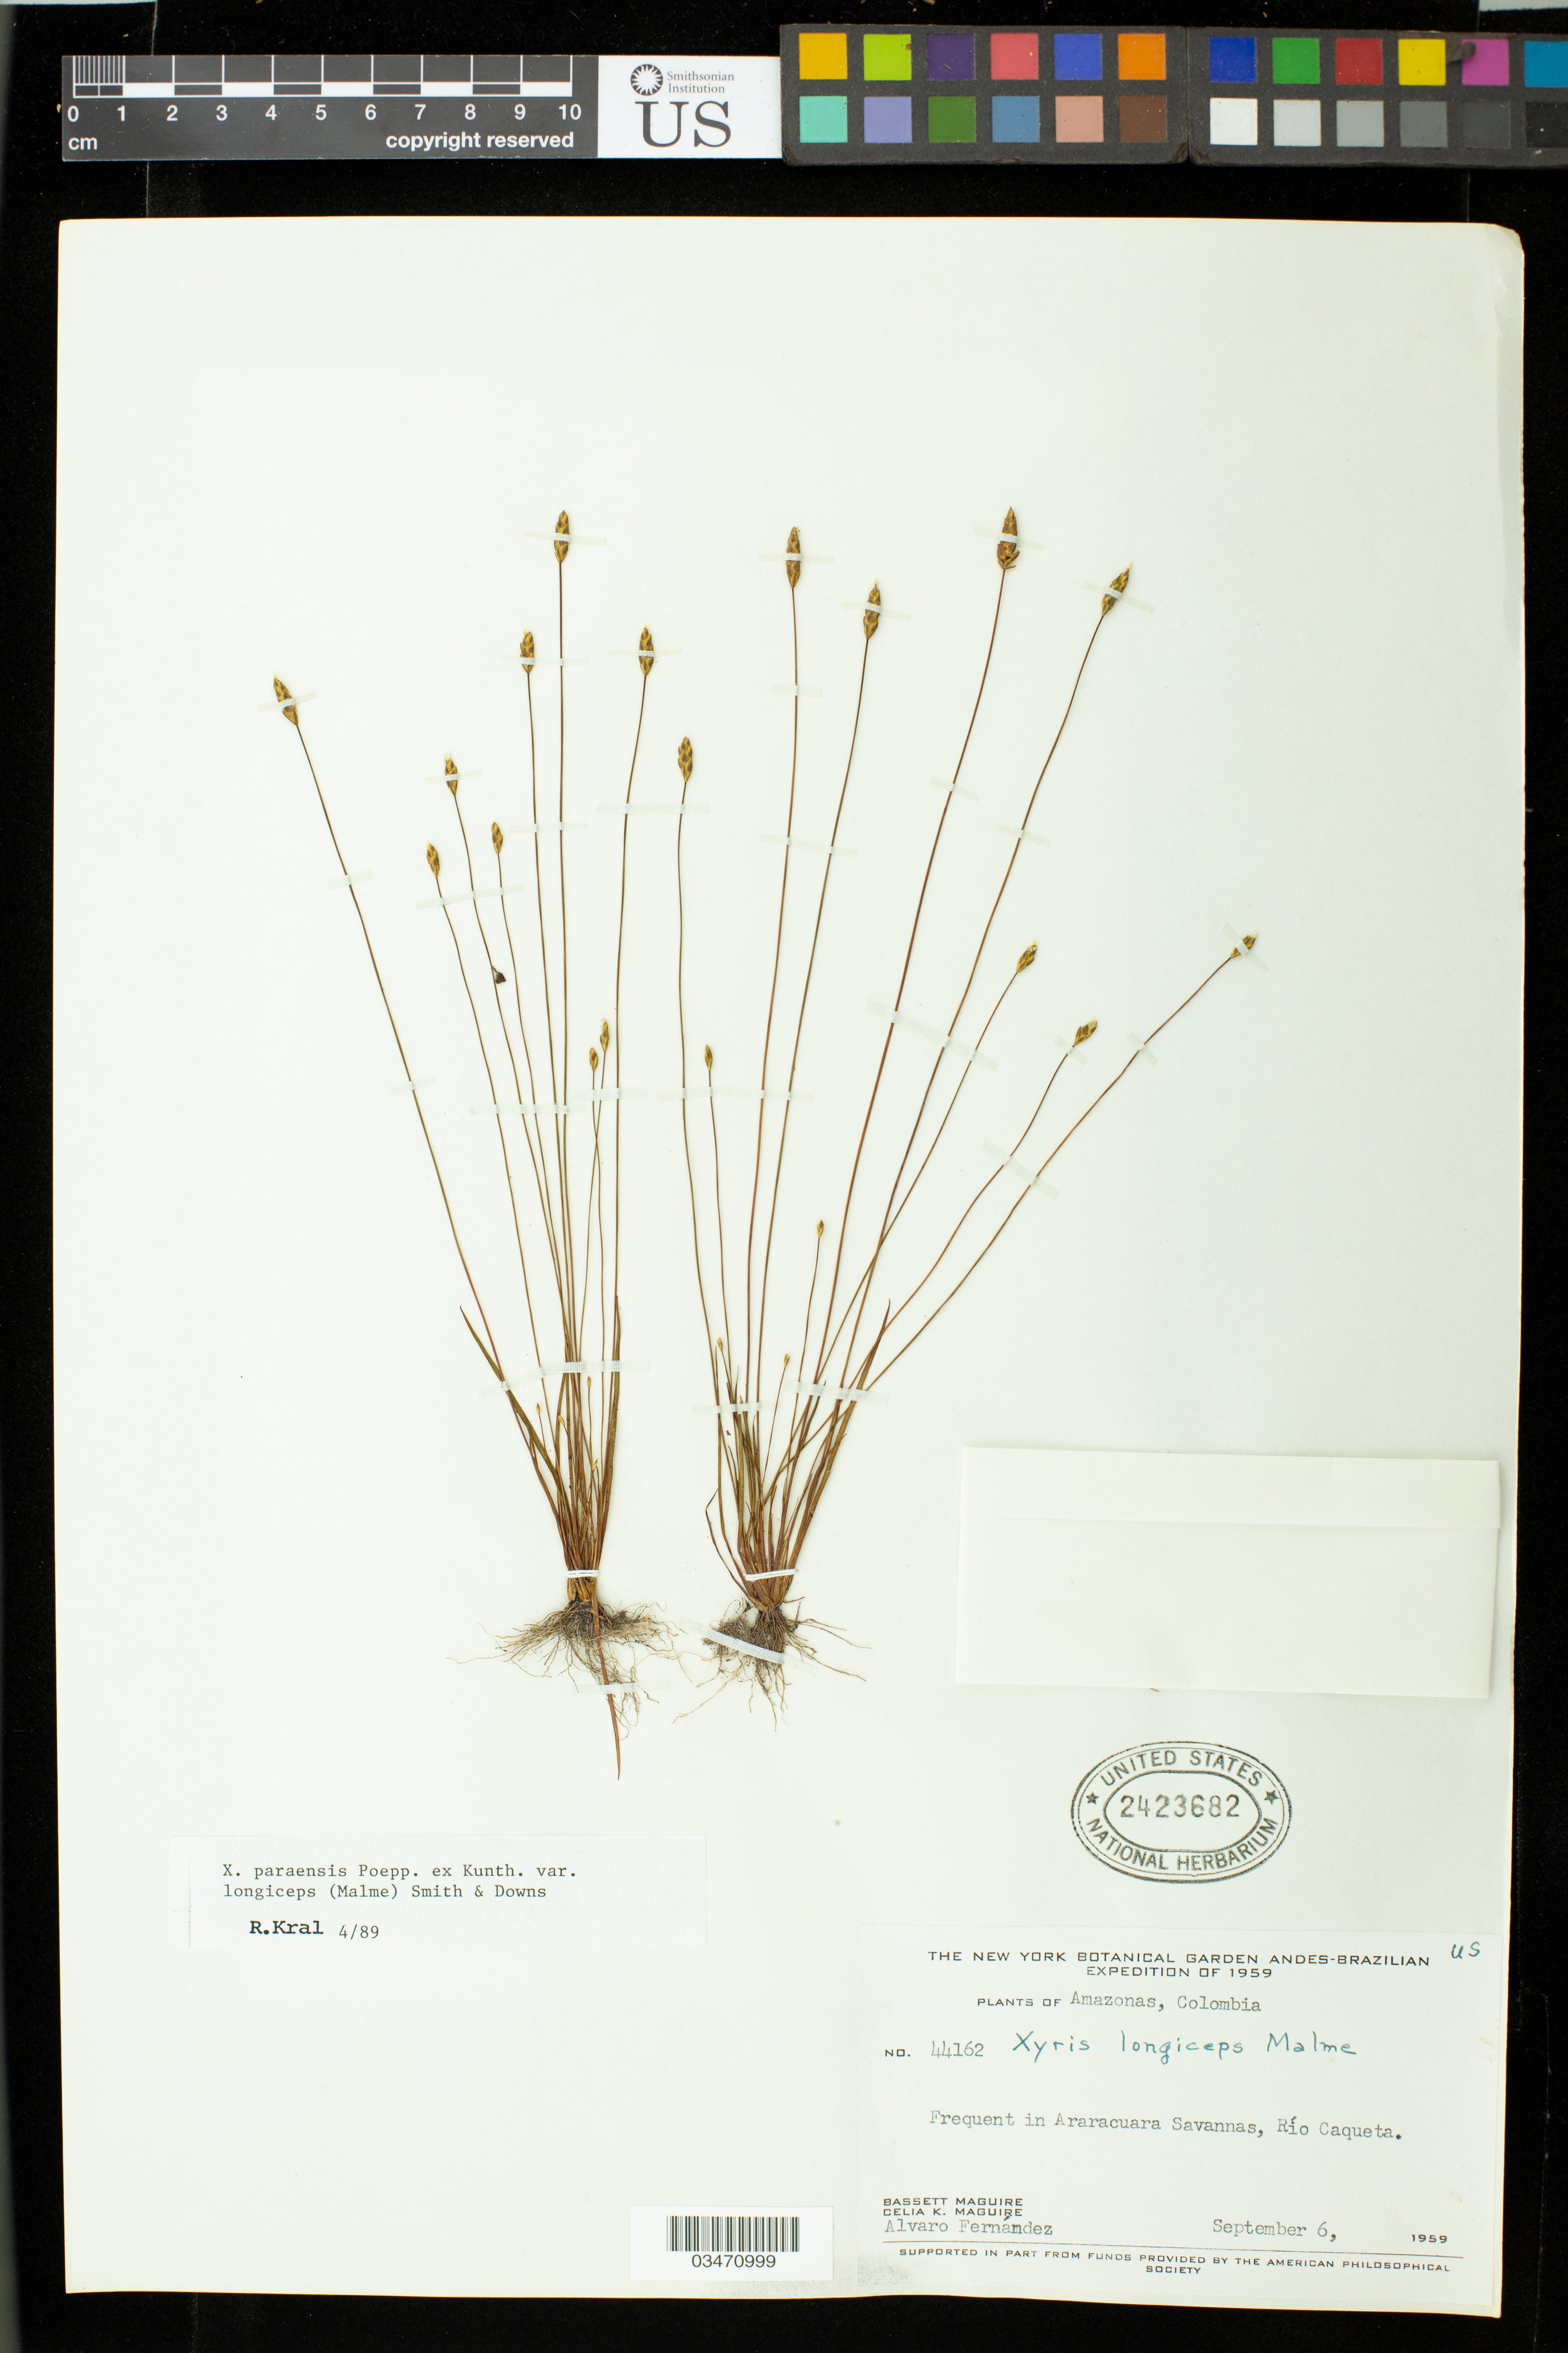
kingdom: Plantae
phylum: Tracheophyta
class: Liliopsida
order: Poales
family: Xyridaceae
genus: Xyris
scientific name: Xyris paraensis var. longiceps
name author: (Malme) L.B. Sm. & Downs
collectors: B. Maguire, C. K. Maguire & Á. Fernández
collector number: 44162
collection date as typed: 06 Sep 1959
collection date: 1959-09-06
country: Colombia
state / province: Amazônas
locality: Araracuara savannas, Rio Caqueta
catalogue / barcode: US 2423682